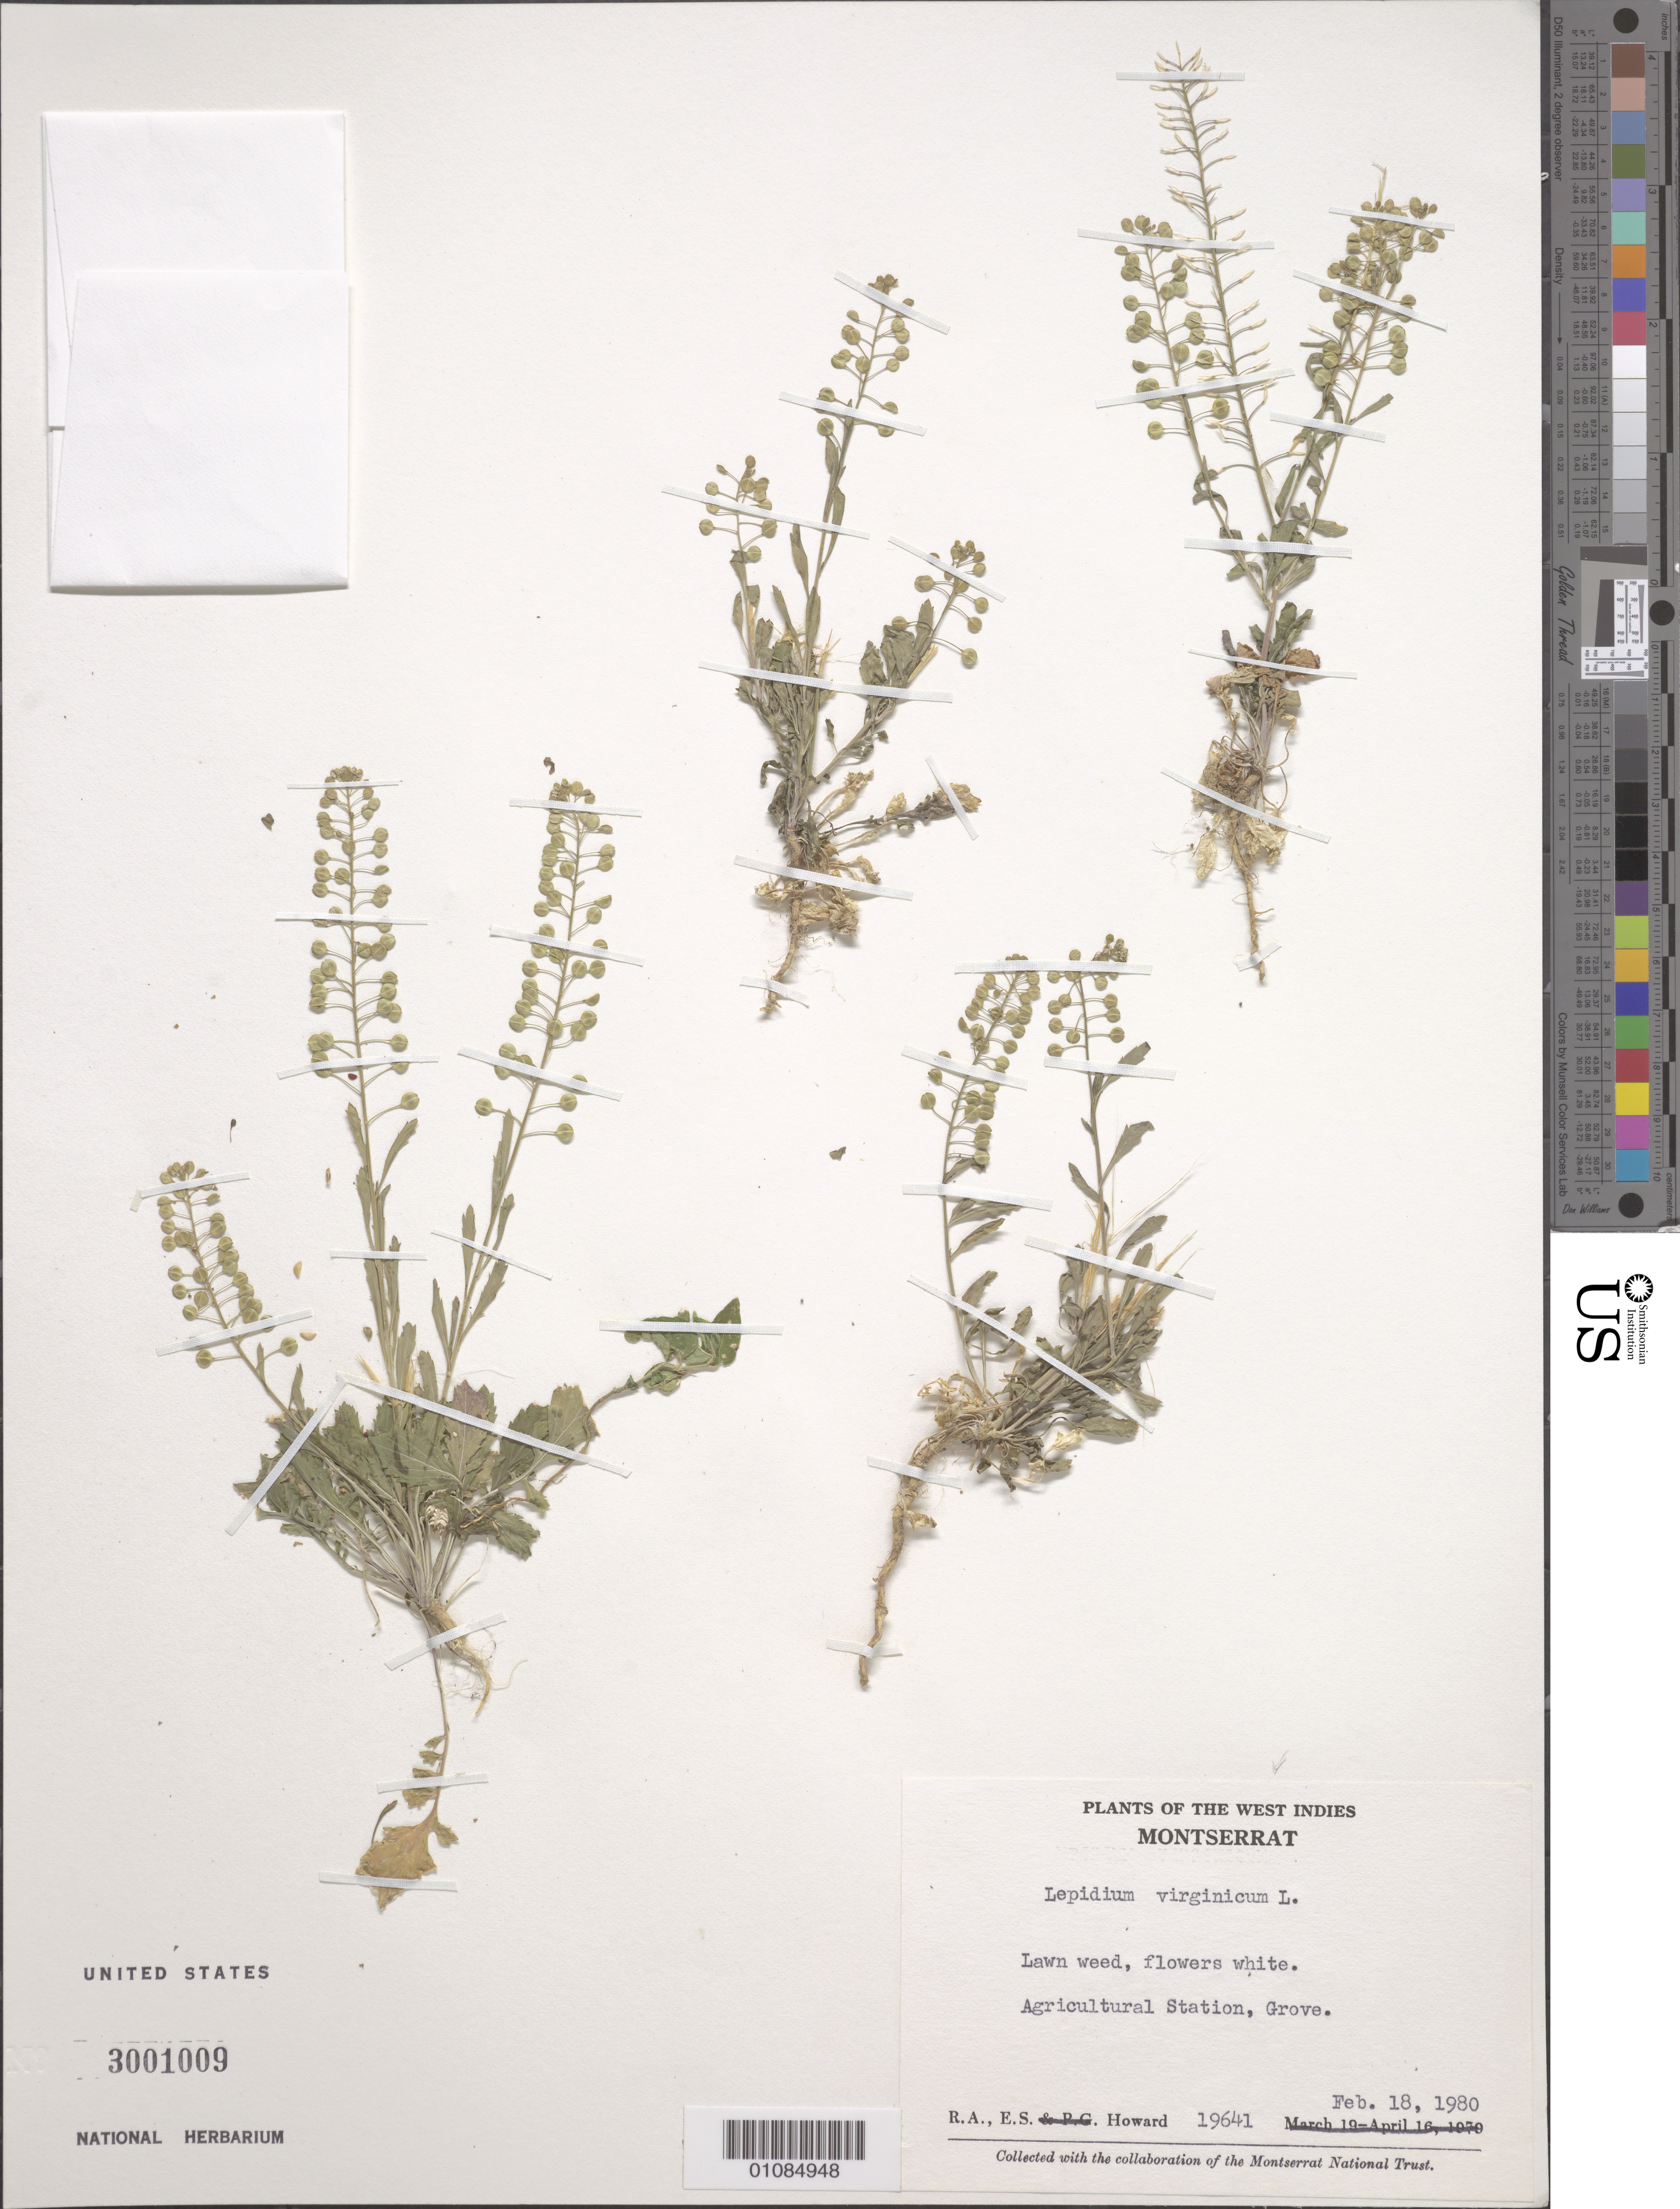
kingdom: Plantae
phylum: Tracheophyta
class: Magnoliopsida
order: Brassicales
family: Brassicaceae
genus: Lepidium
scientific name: Lepidium virginicum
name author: L.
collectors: R. A. Howard & E. S. Howard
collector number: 19641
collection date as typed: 18 Feb 1980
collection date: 1980-02-18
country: Montserrat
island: Montserrat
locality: Agricultural Station, Grove.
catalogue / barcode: US 3001009